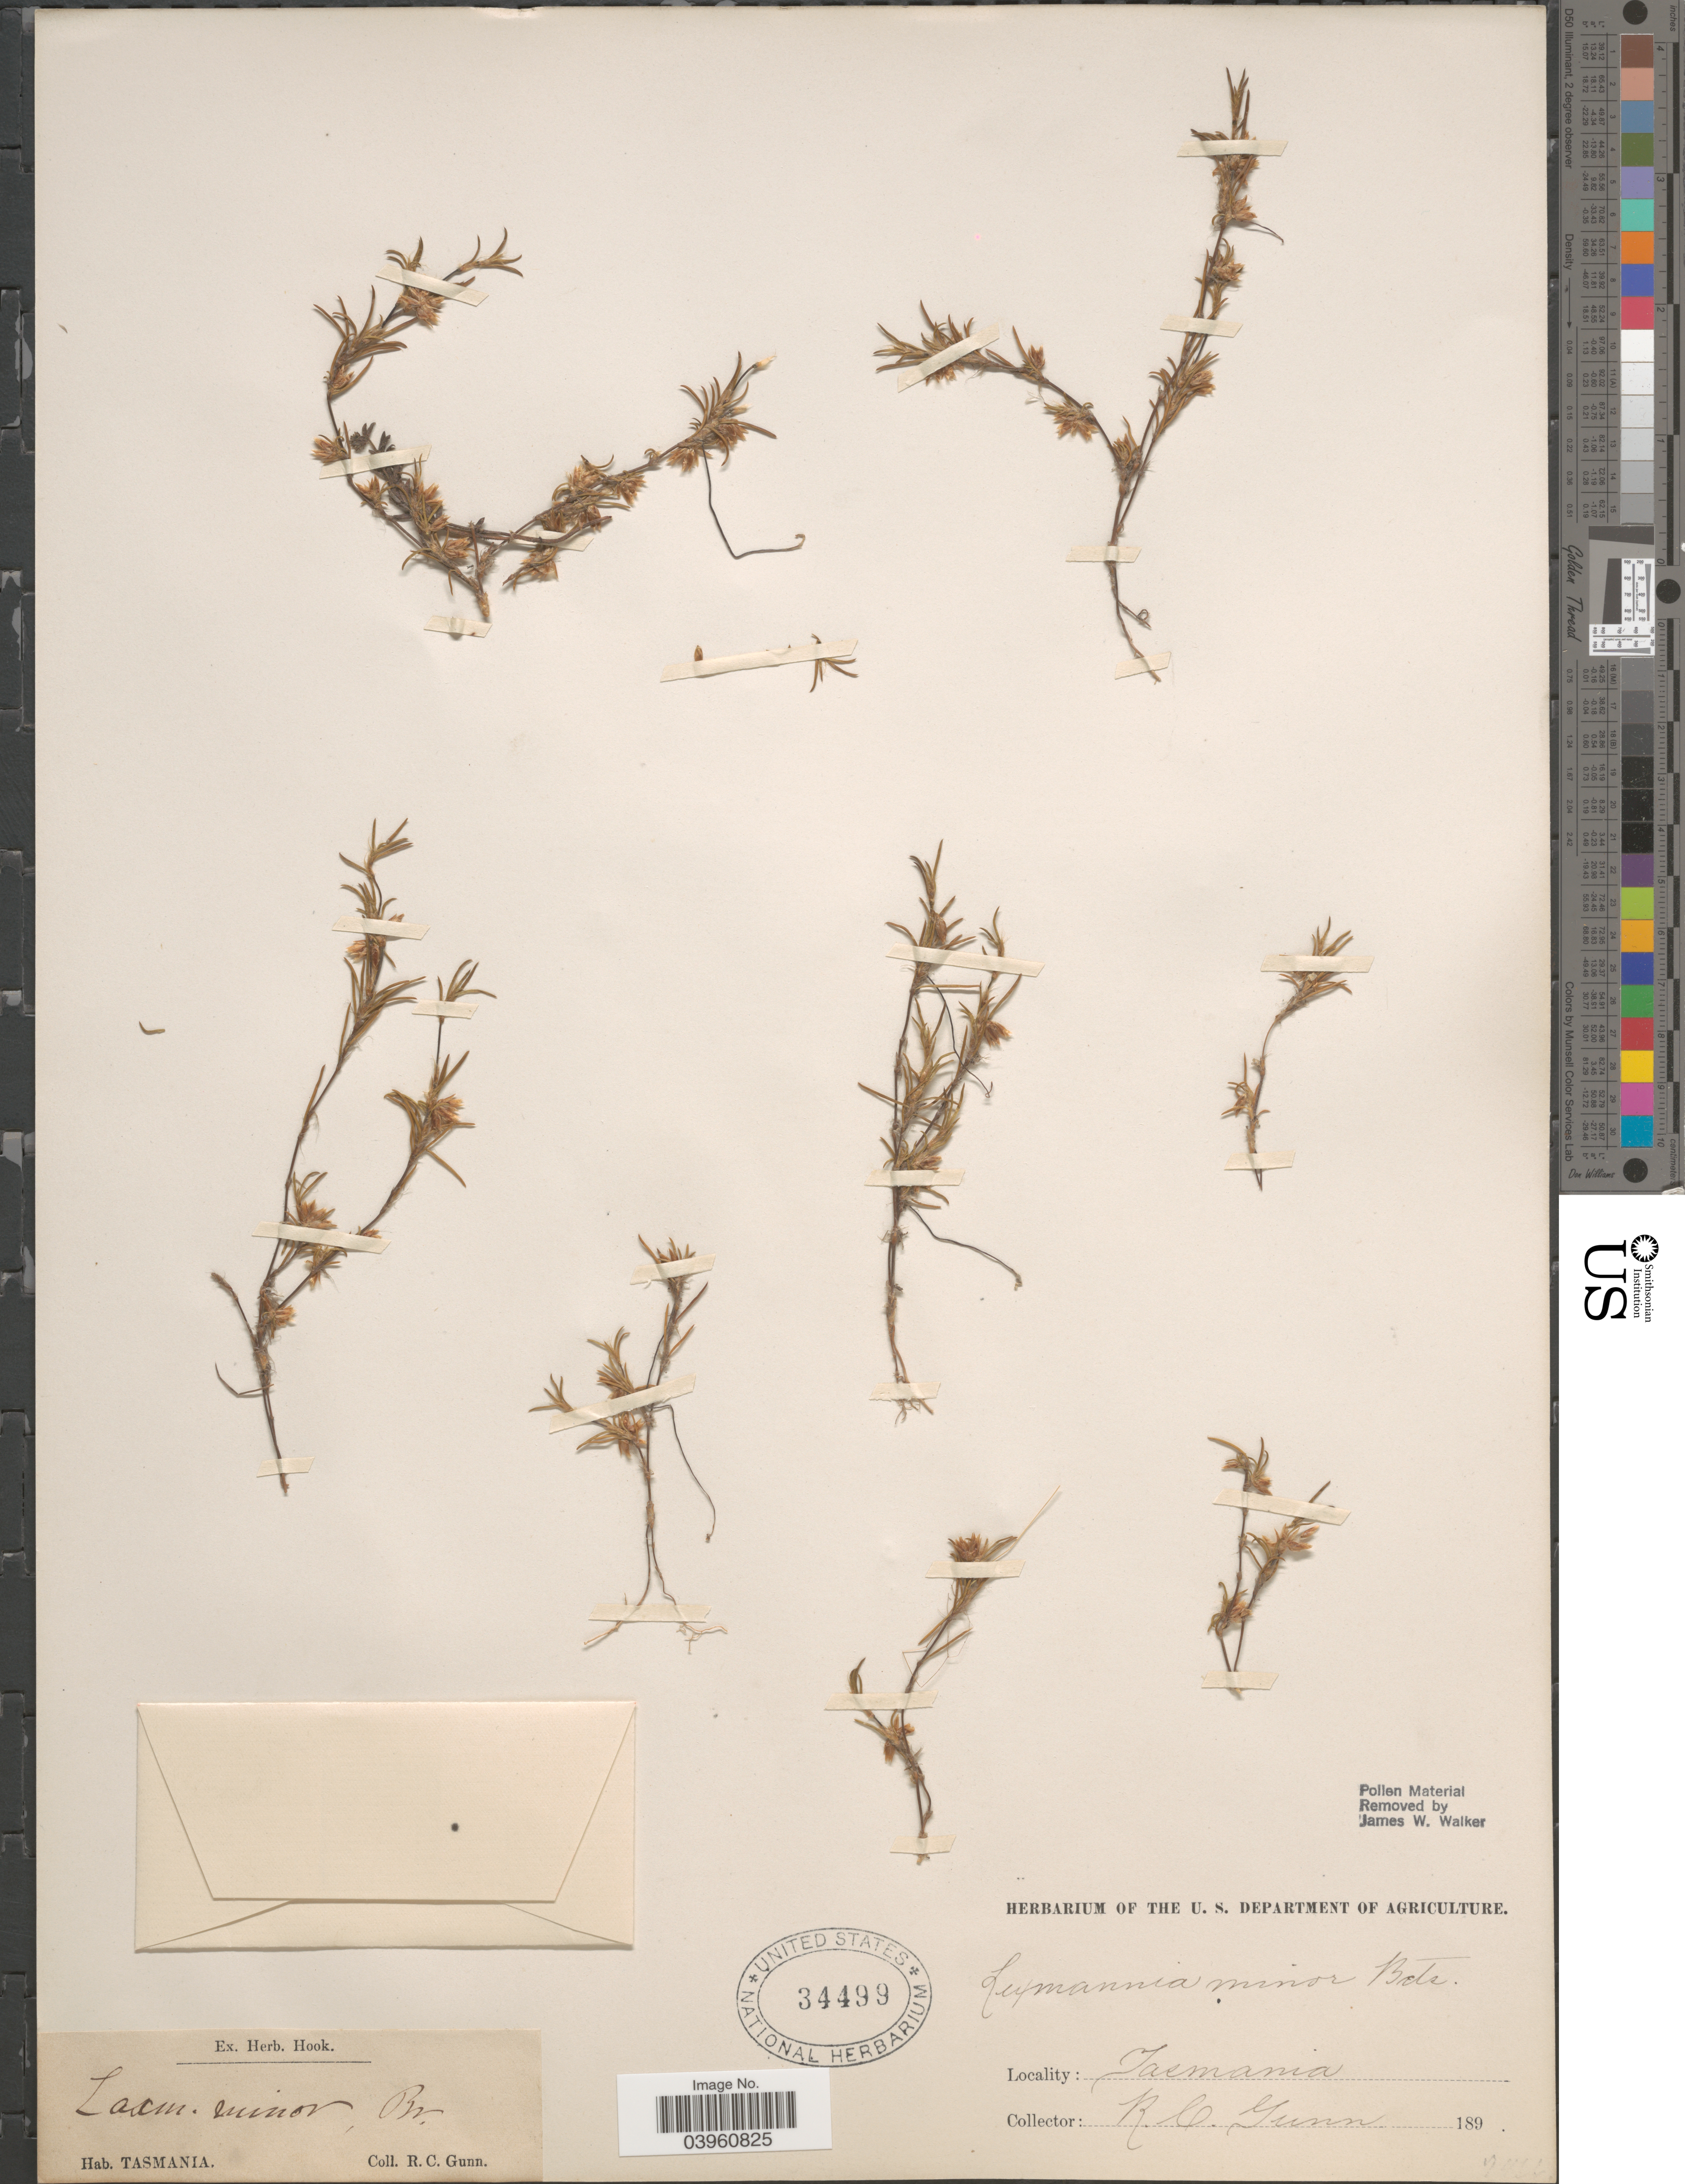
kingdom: Plantae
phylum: Tracheophyta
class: Liliopsida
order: Asparagales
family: Asparagaceae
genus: Laxmannia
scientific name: Laxmannia minor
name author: R. Br.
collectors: R. Gunn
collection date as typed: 189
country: Australia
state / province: Tasmania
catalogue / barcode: US 34499